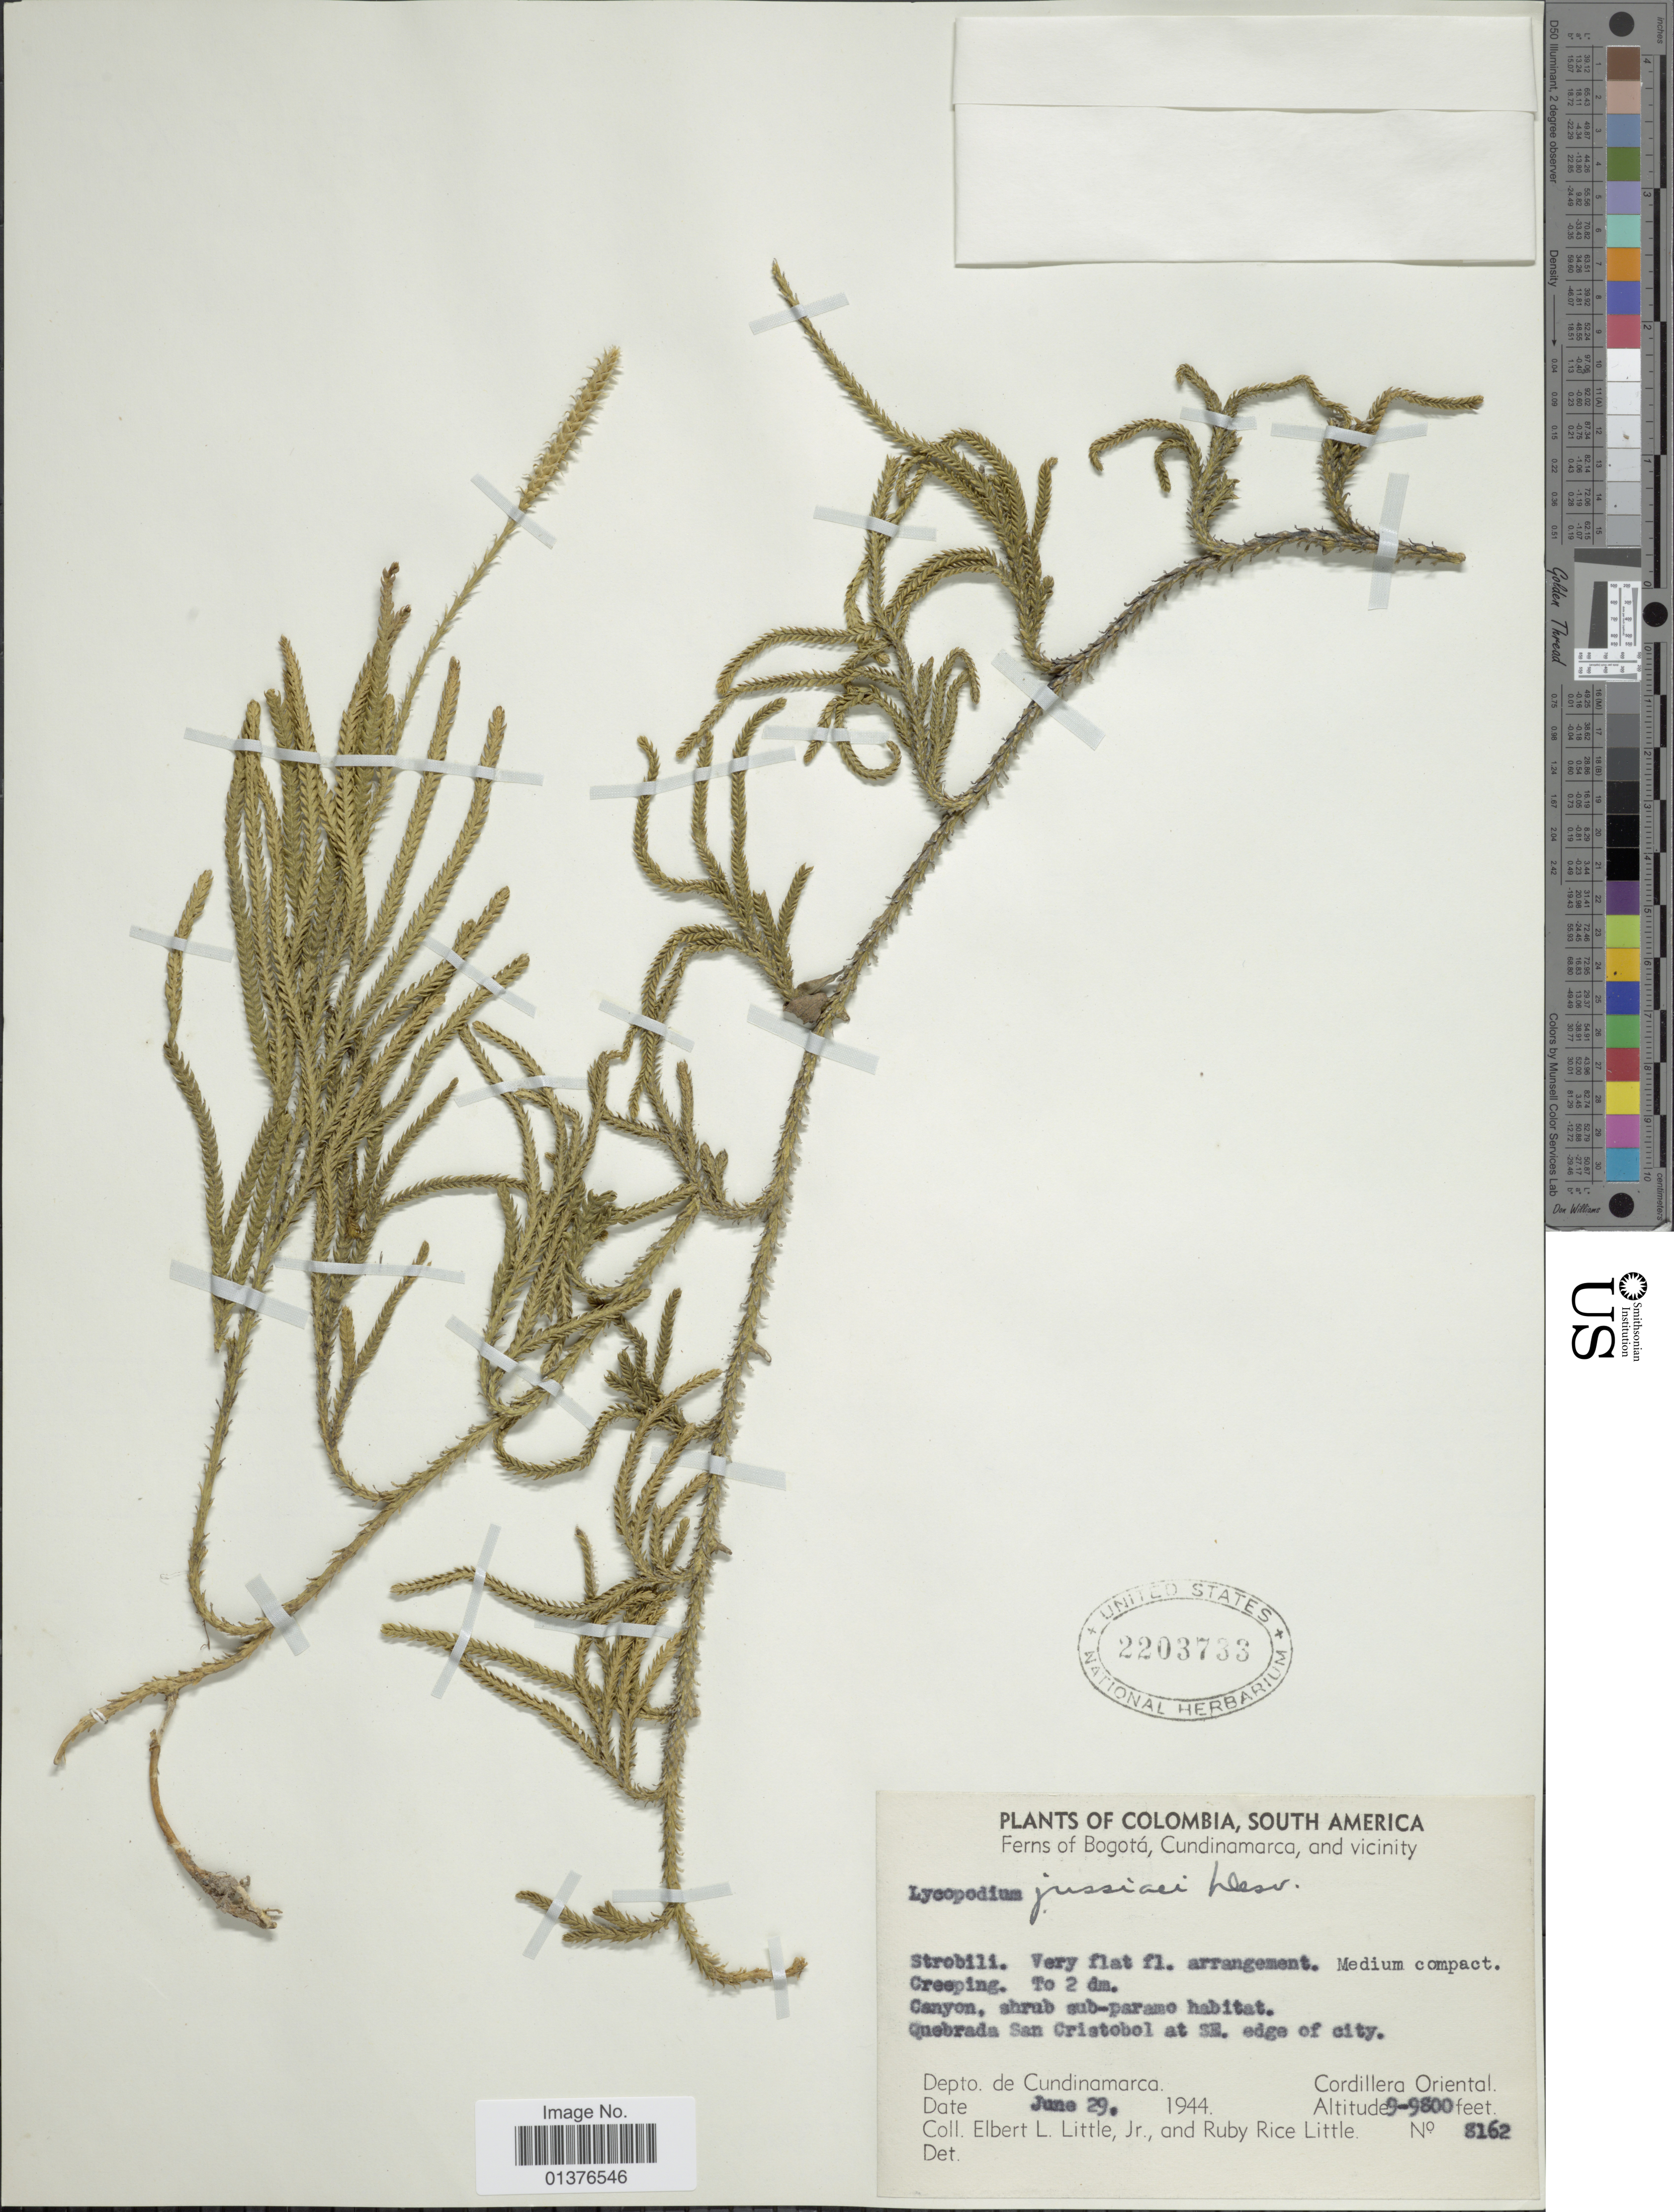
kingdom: Plantae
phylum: Tracheophyta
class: Lycopodiopsida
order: Lycopodiales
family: Lycopodiaceae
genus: Diphasium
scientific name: Diphasium jussiaei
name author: (Desv.) C. Presl ex Rothm.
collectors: E. L. Little & R. R. Little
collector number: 8162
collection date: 1944-06-29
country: Colombia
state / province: Cundinamarca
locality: Quebrada San Cristobal at SE. edge of city, Cordillera Oriental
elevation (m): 2743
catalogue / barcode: US 2203733